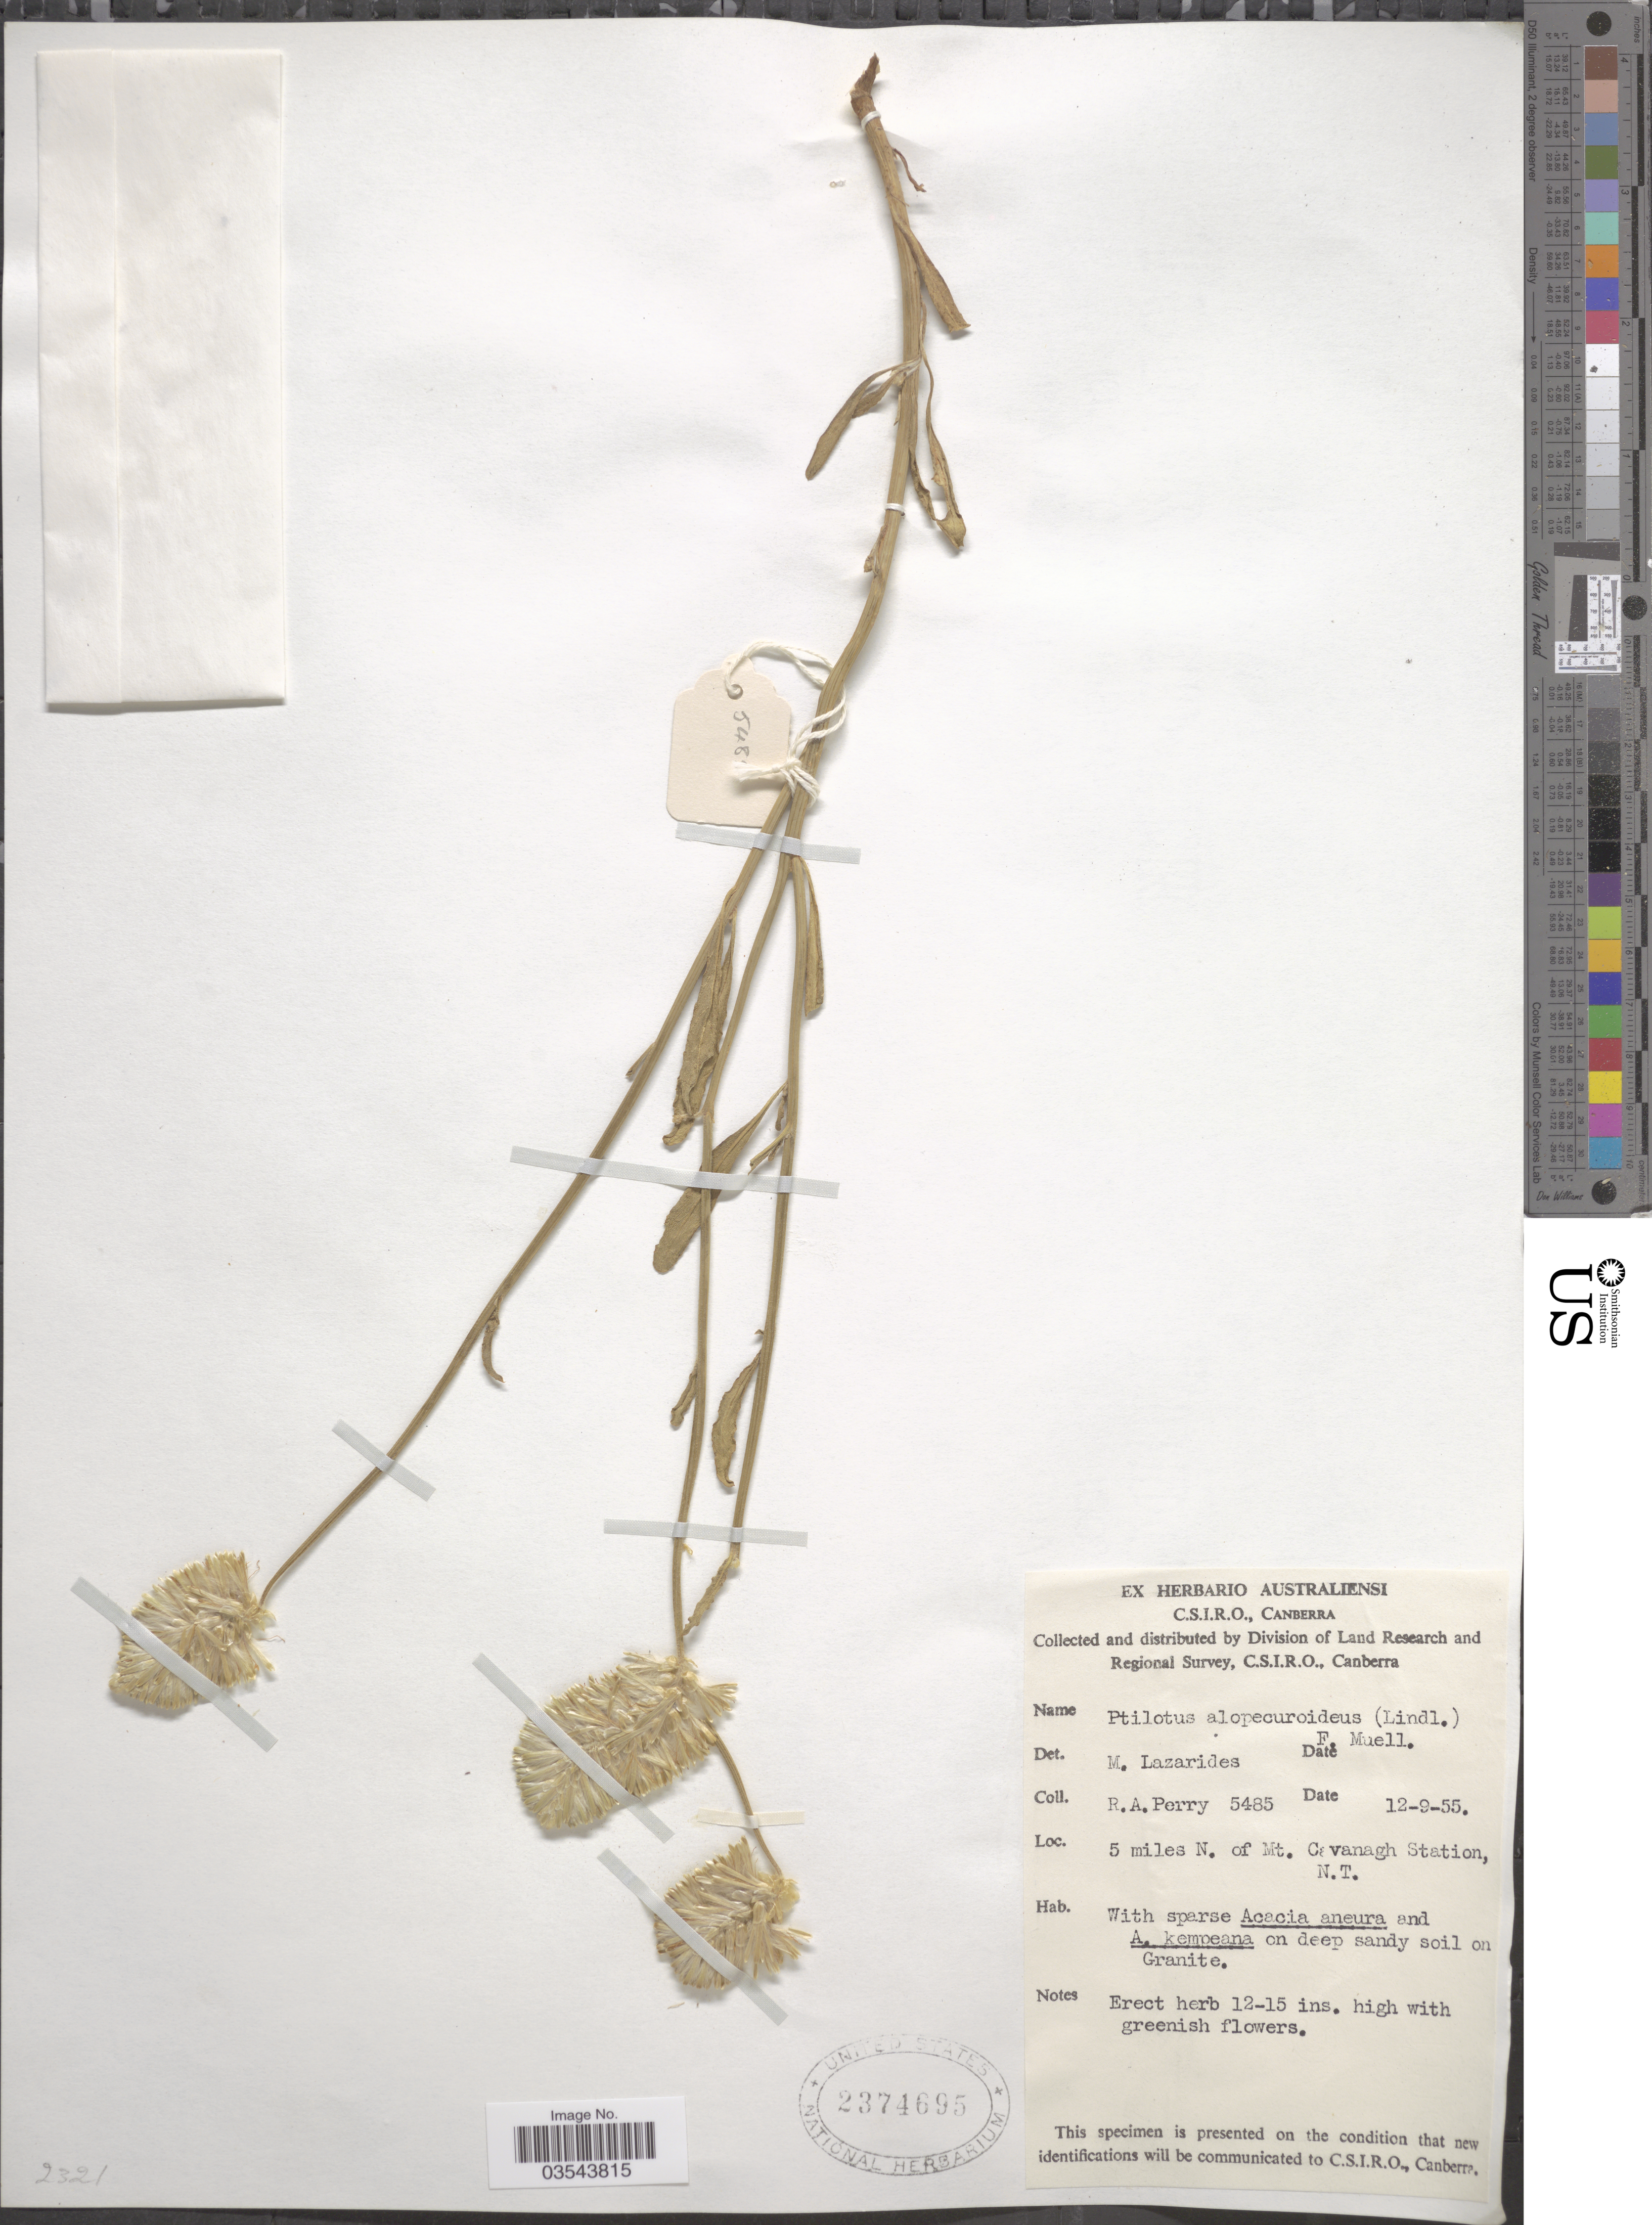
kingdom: Plantae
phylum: Tracheophyta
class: Magnoliopsida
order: Caryophyllales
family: Amaranthaceae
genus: Ptilotus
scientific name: Ptilotus polystachyus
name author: (Gaudich.) F. Muell.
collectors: Perry, R. A.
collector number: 5485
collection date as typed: Transcribed d/m/y: 12/9/55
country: Australia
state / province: Northern Territory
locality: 5 miles N. of Mt. Cavanagh Station.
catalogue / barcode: US 2374695